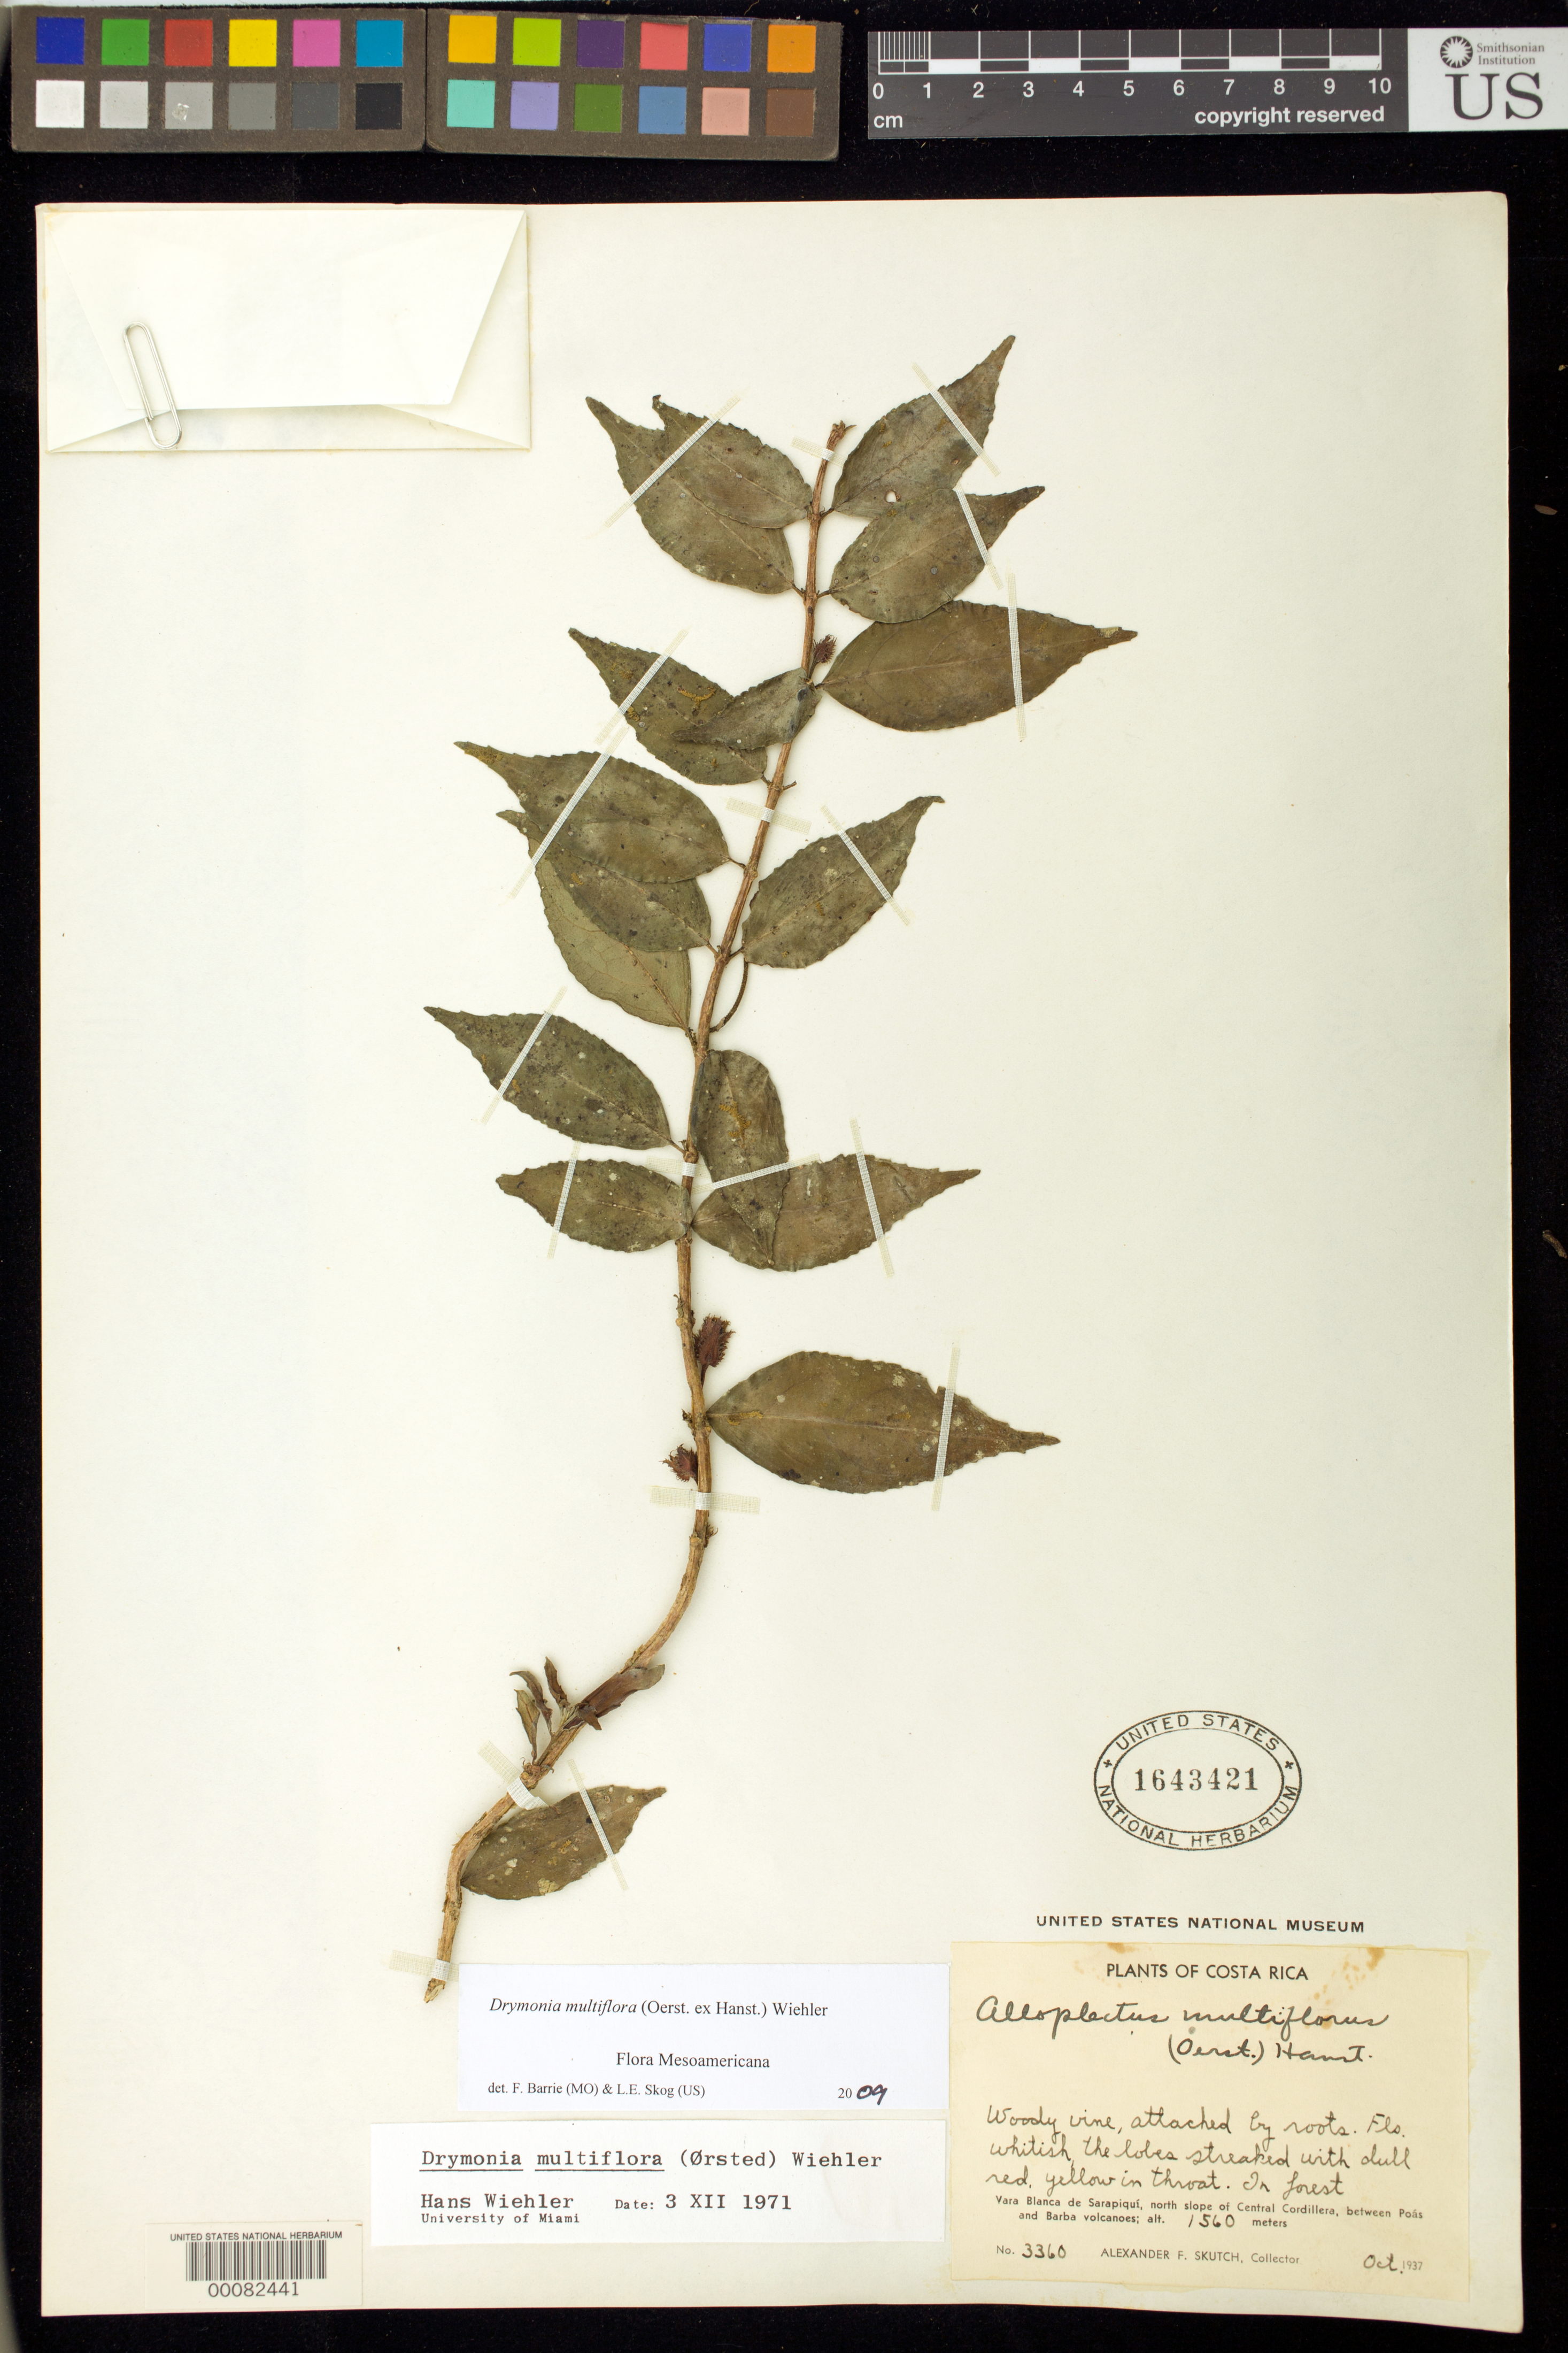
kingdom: Plantae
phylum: Tracheophyta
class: Magnoliopsida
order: Lamiales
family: Gesneriaceae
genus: Drymonia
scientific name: Drymonia multiflora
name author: (Oerst. ex Hanst.) Wiehler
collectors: A. F. Skutch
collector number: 3360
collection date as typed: Oct 1937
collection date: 1937-10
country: Costa Rica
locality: Vara Blanca de Sarapiqui, north slope of Central Cordillera, between Poas and Barba volcanoes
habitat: In forest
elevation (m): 1560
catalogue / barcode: US 1643421